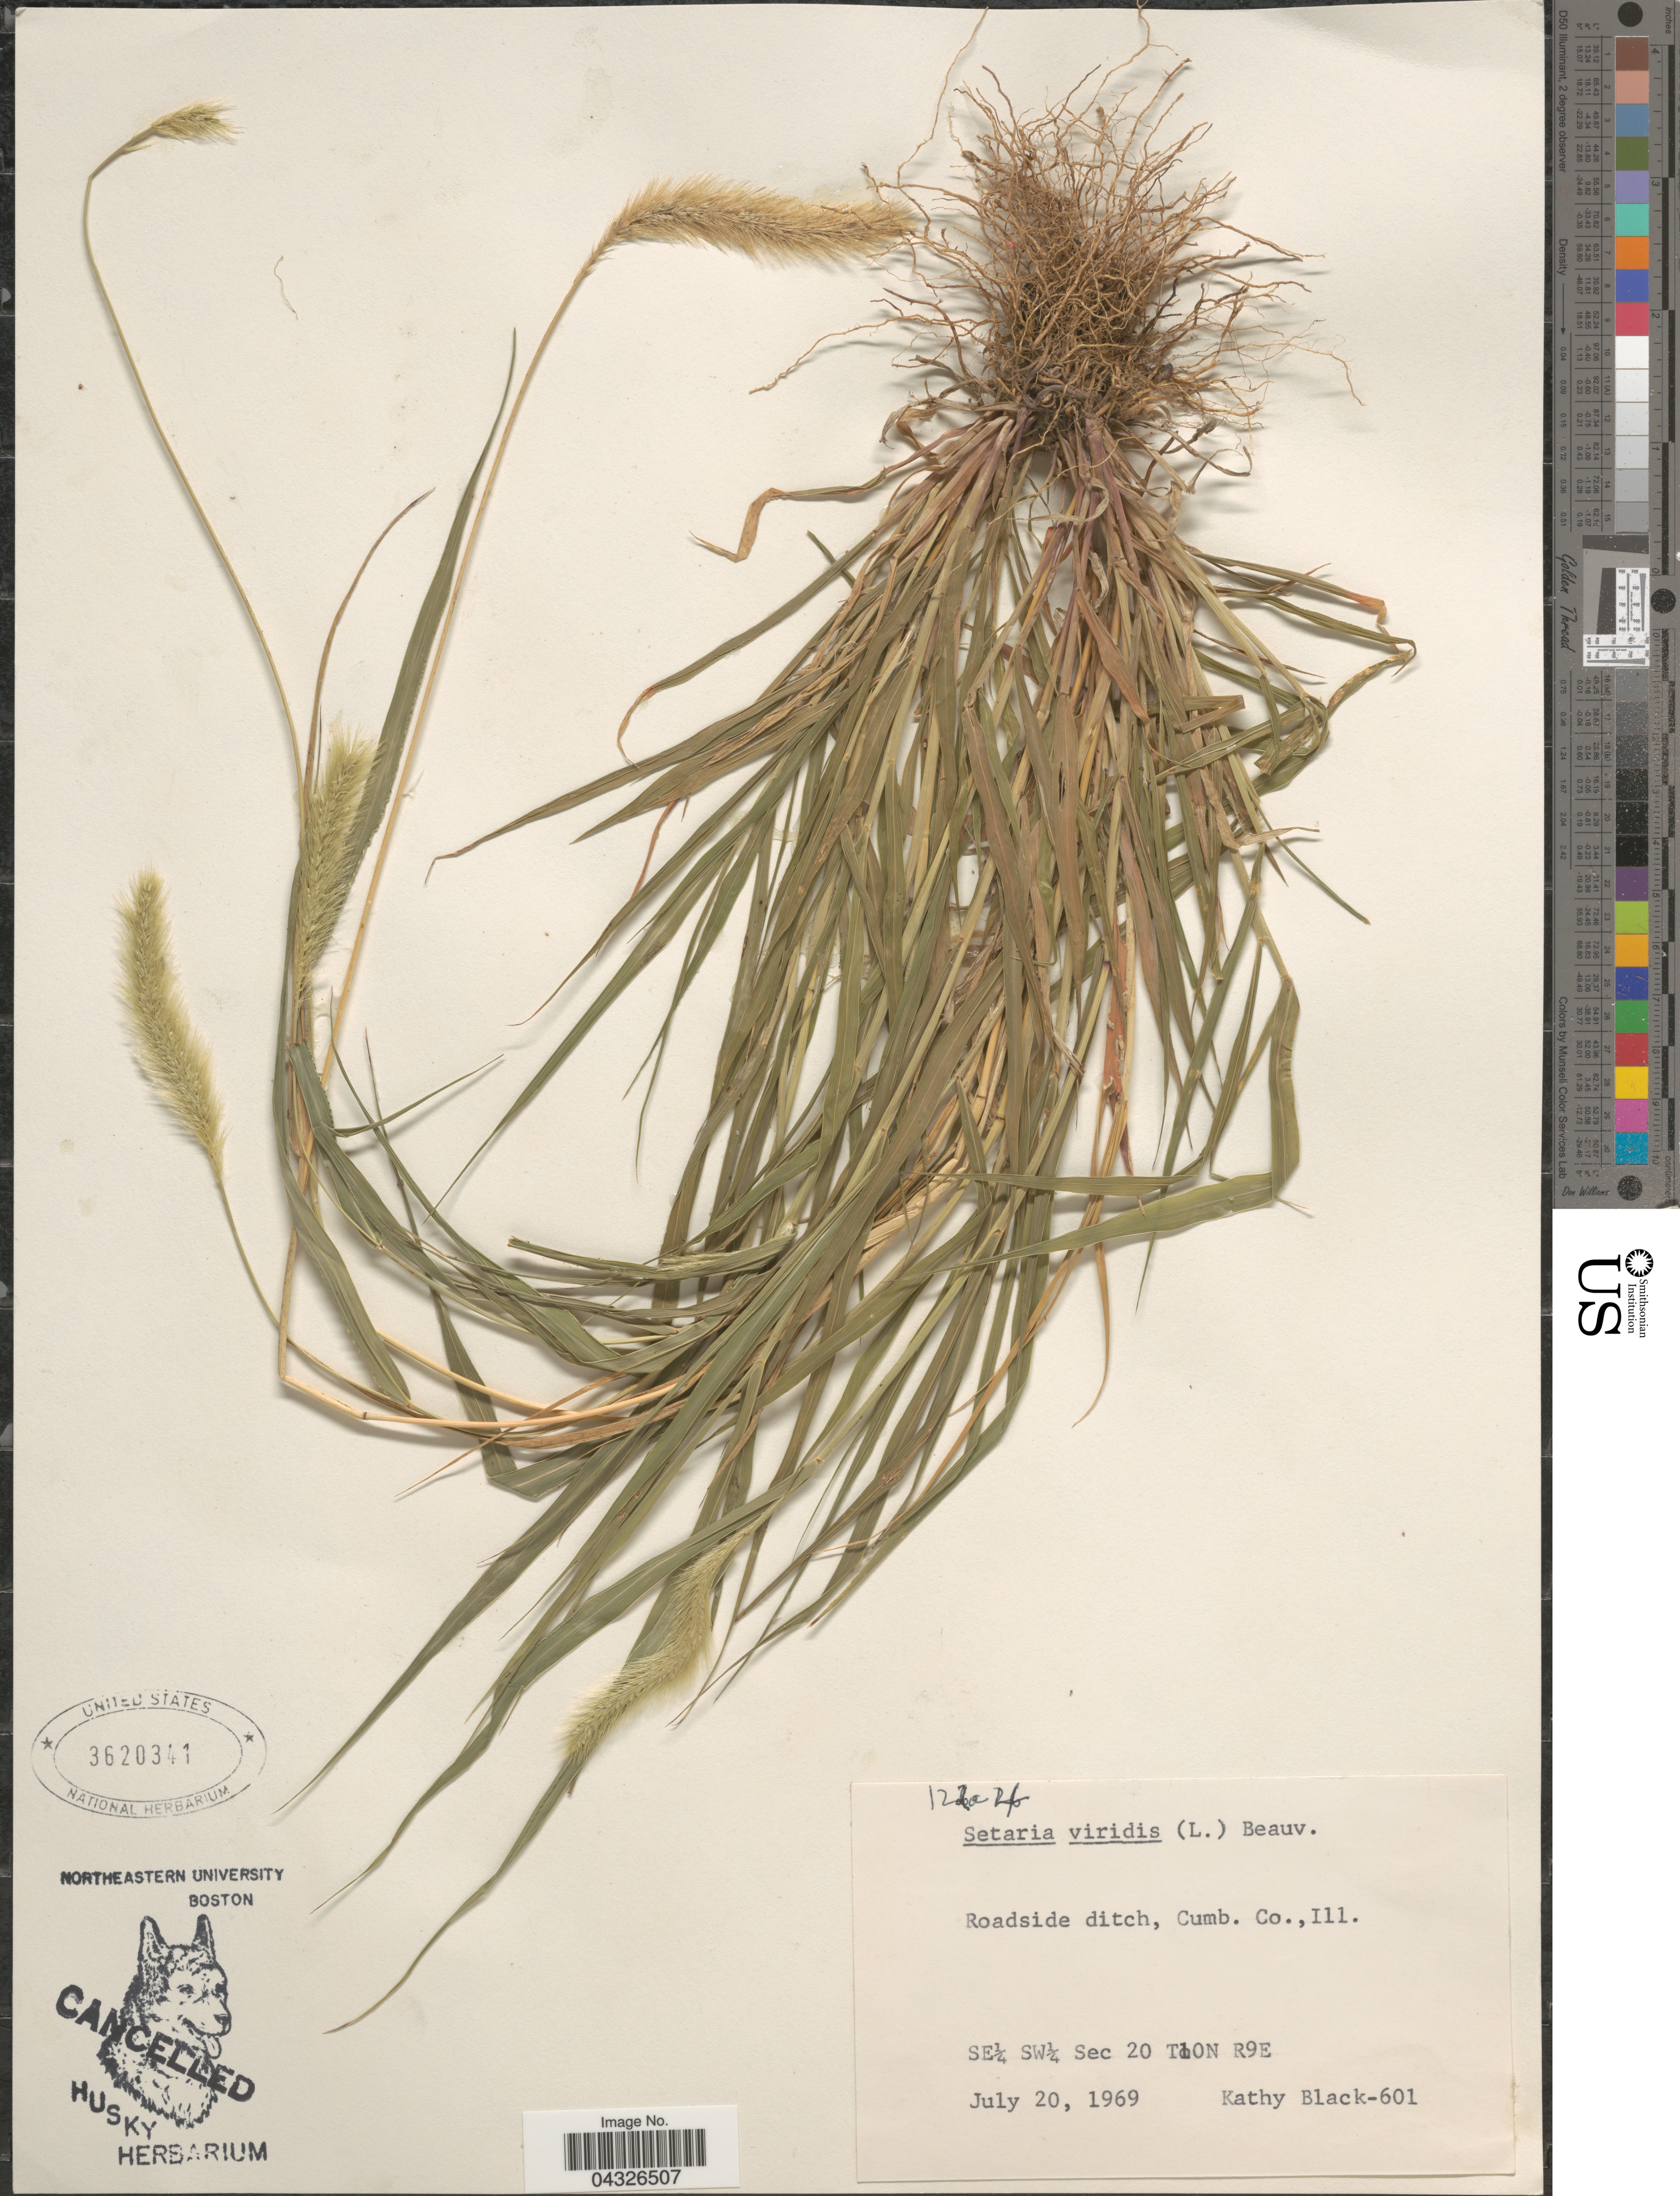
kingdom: Plantae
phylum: Tracheophyta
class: Liliopsida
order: Poales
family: Poaceae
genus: Setaria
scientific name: Setaria viridis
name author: (L.) P. Beauv.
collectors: K. Black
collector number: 601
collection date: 1969-07-20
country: United States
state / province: Illinois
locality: Roadside ditch, Cumb. Co. SE¼ SW¼ Sec 20 T10N R9E.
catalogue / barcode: US 3620341